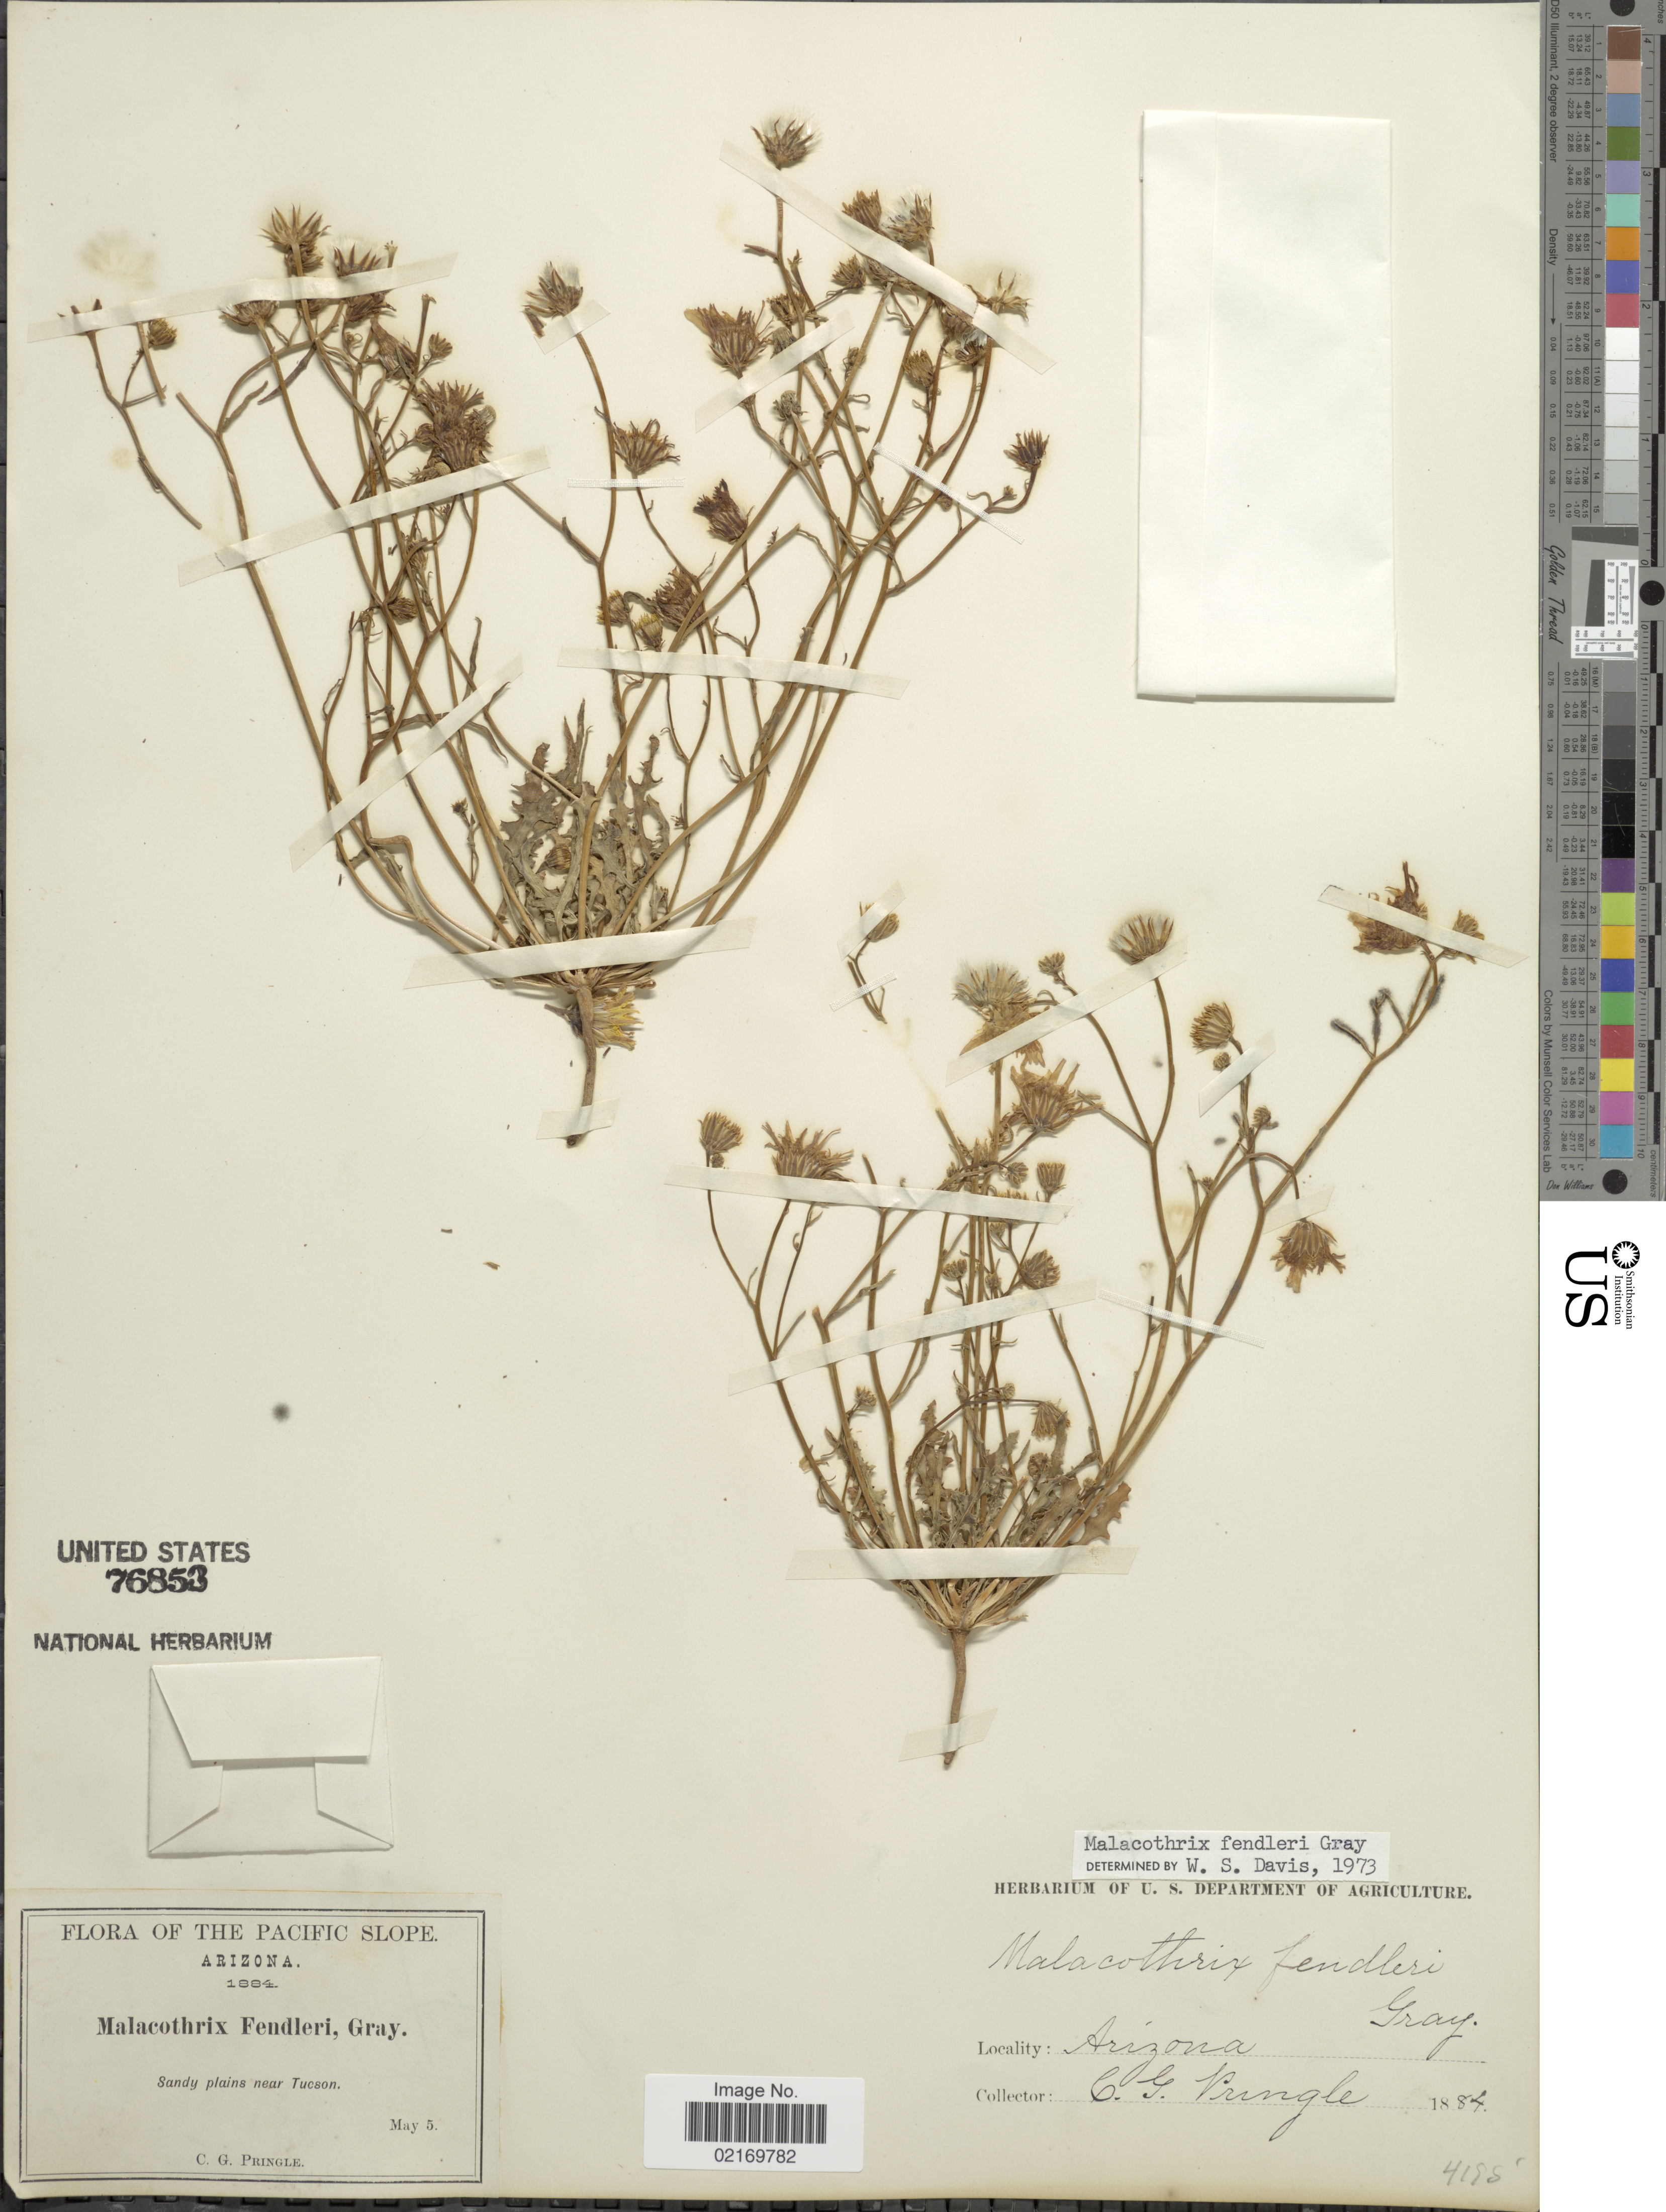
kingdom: Plantae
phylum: Tracheophyta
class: Magnoliopsida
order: Asterales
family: Asteraceae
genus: Malacothrix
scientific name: Malacothrix fendleri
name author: A. Gray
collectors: C. G. Pringle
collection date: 1884-05-05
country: United States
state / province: Arizona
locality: The Pacific Slope, near Tucson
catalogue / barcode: US 76853